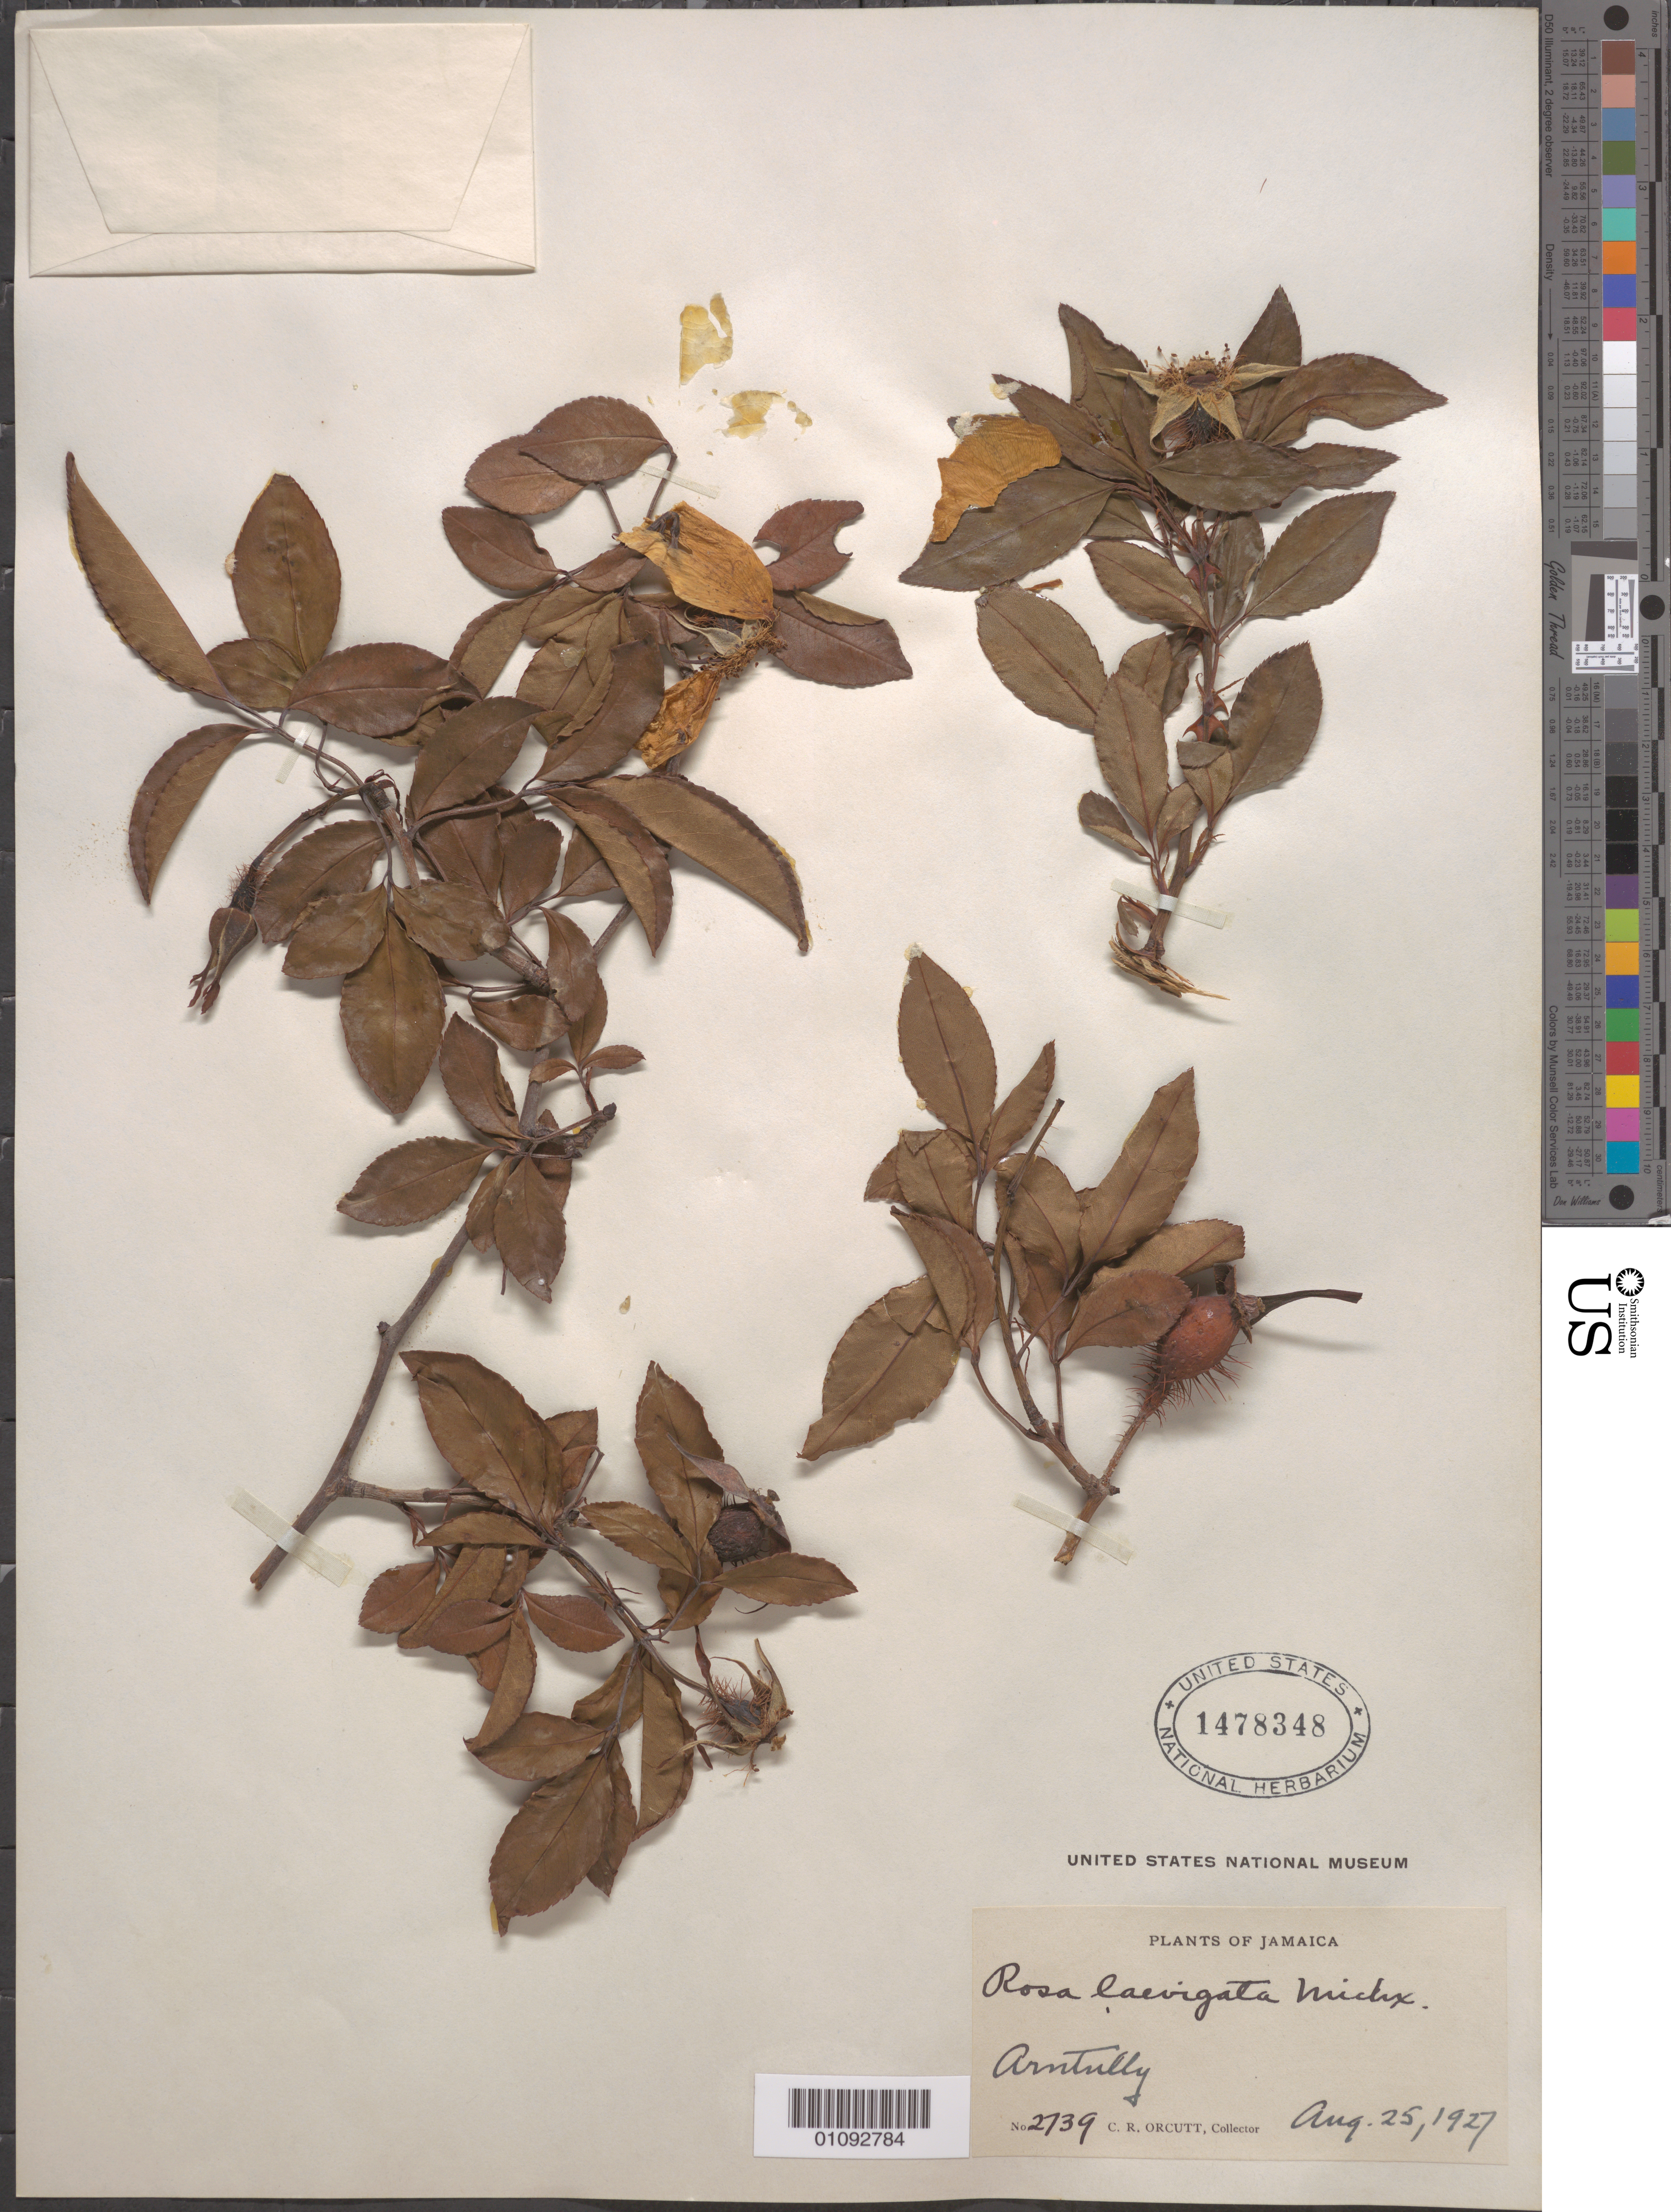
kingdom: Plantae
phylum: Tracheophyta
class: Magnoliopsida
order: Rosales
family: Rosaceae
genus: Rosa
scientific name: Rosa laevigata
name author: Michx.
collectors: C. R. Orcutt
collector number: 2739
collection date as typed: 25 Aug 1927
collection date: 1927-08-25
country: Jamaica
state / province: Saint Thomas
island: Jamaica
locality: Arntally.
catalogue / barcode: US 1478348